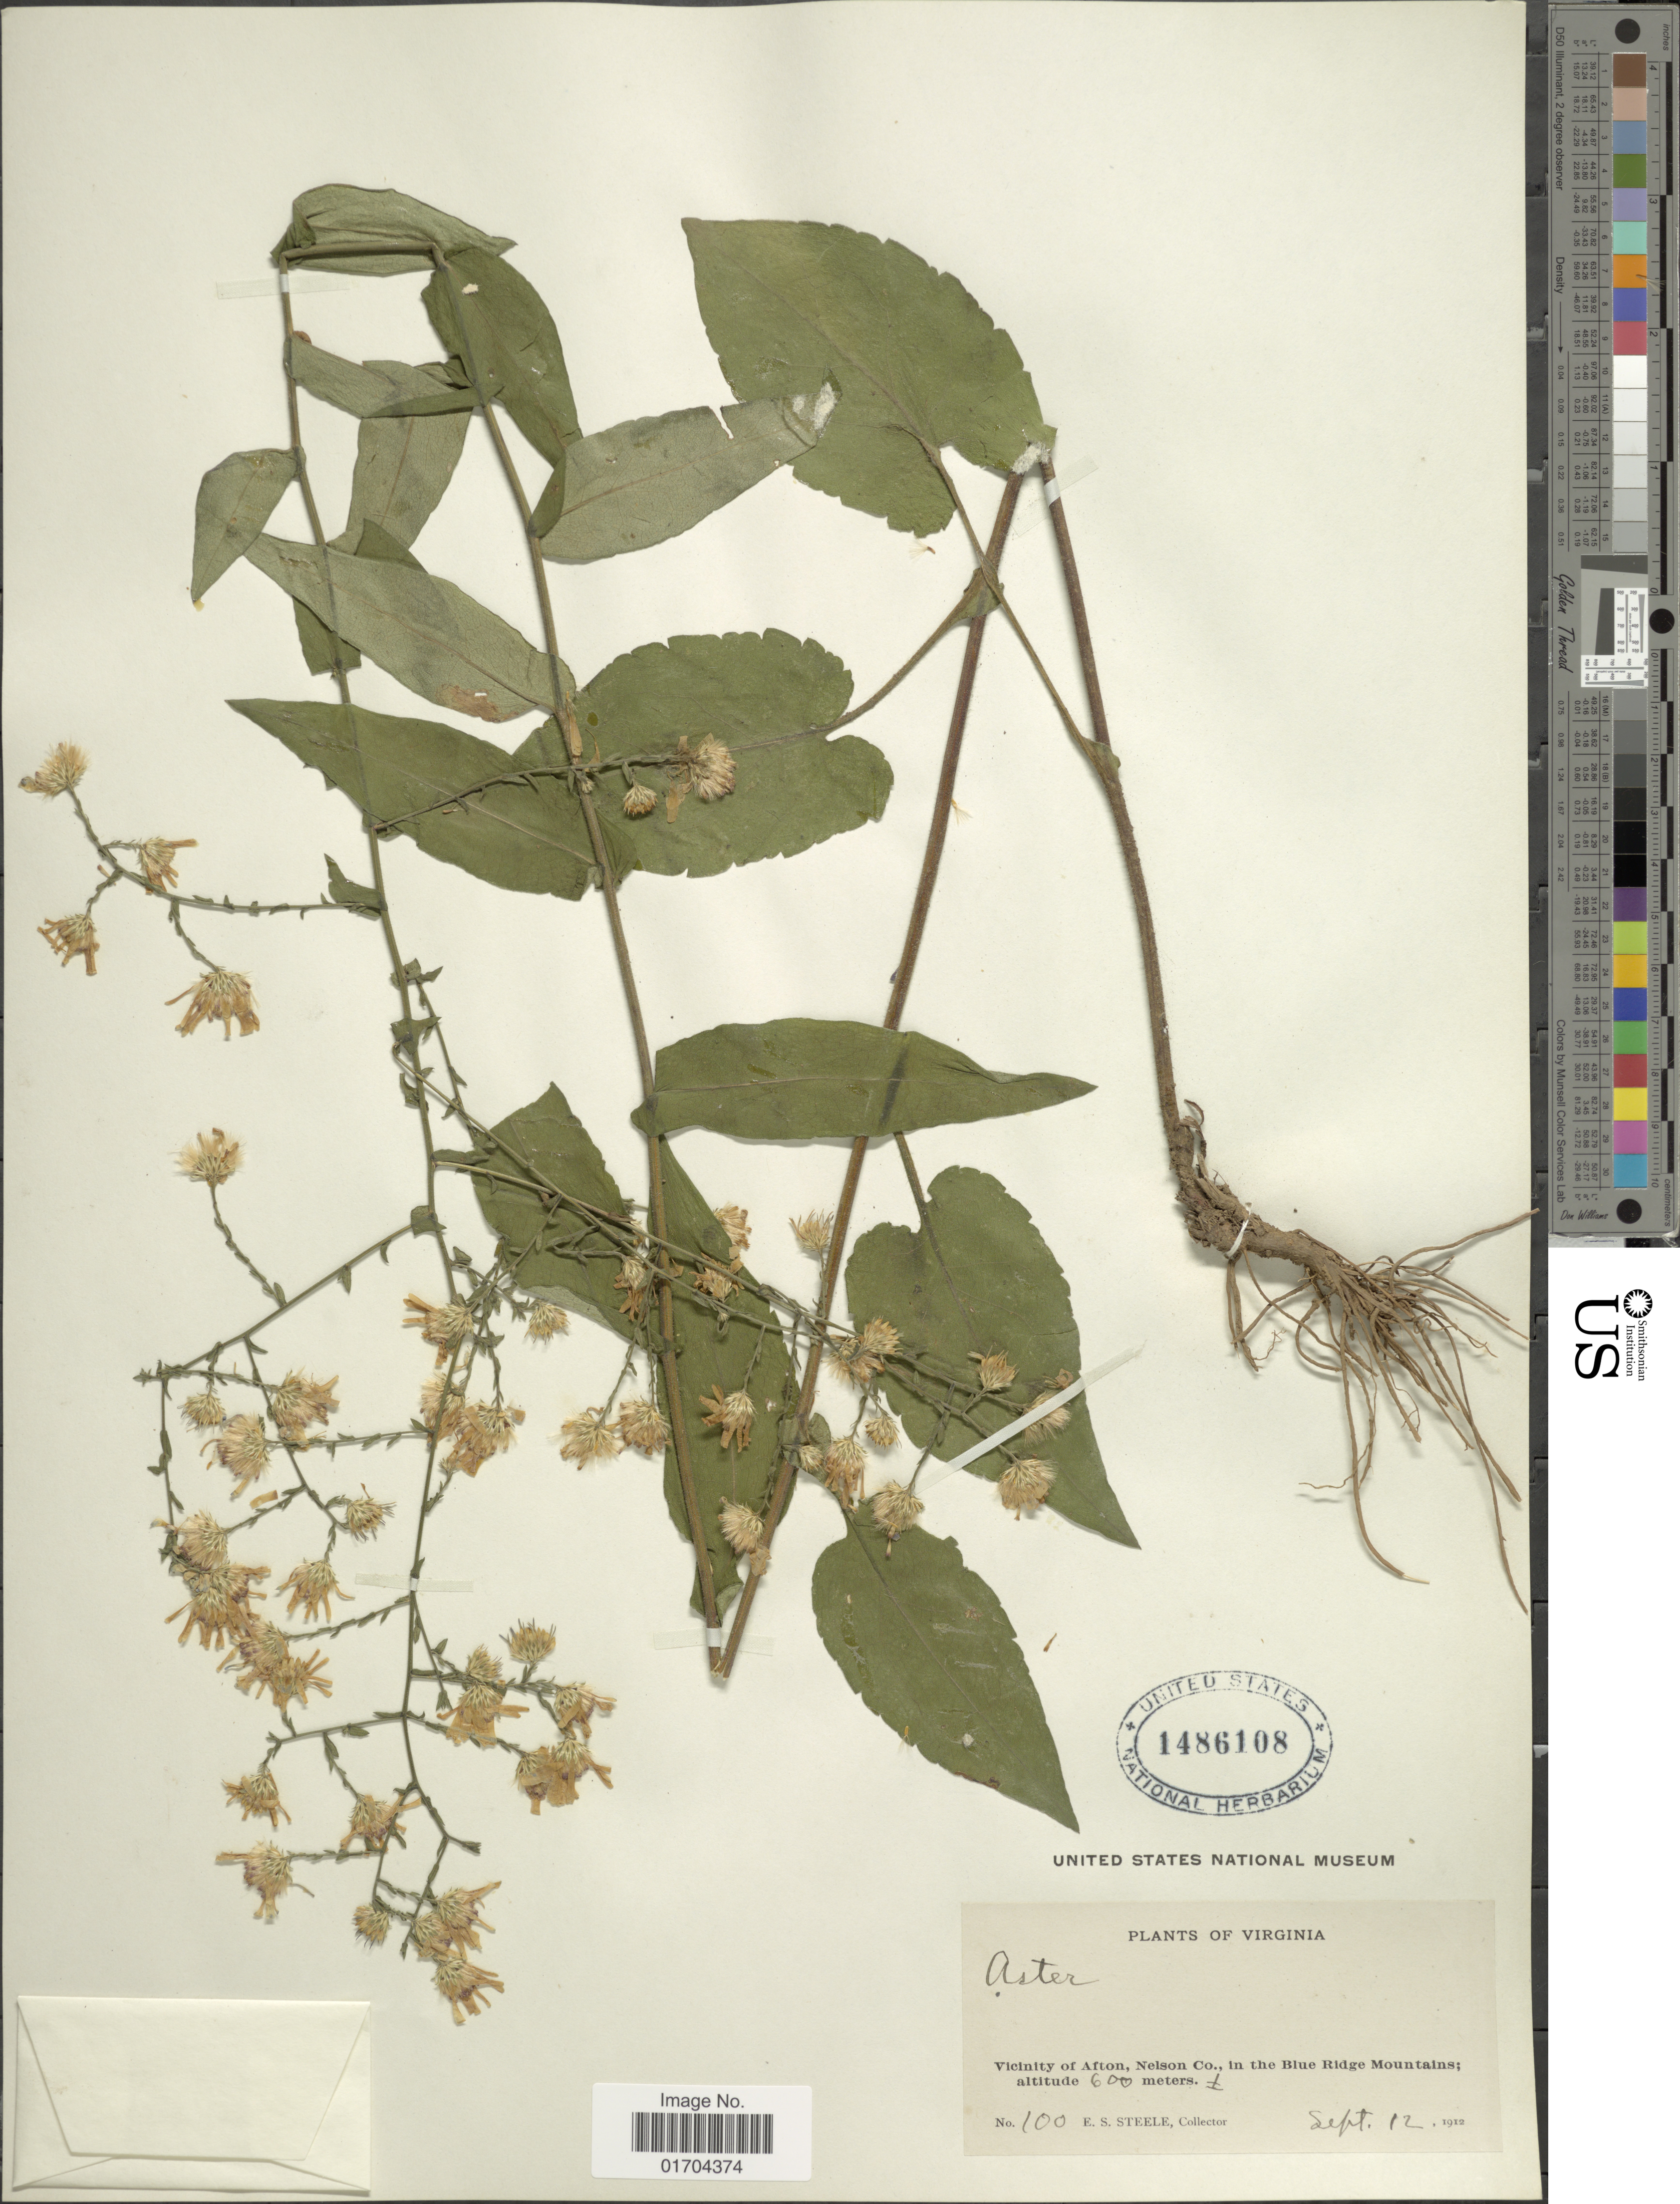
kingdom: Plantae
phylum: Tracheophyta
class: Magnoliopsida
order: Asterales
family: Asteraceae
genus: Symphyotrichum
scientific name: Symphyotrichum sp.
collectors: E. Steele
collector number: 100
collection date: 1912-09-12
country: United States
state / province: Virginia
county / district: Nelson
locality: Vicinity of Afton, Nelson Co., in the Blue Ridge Mountains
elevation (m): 600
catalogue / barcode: US 1486108